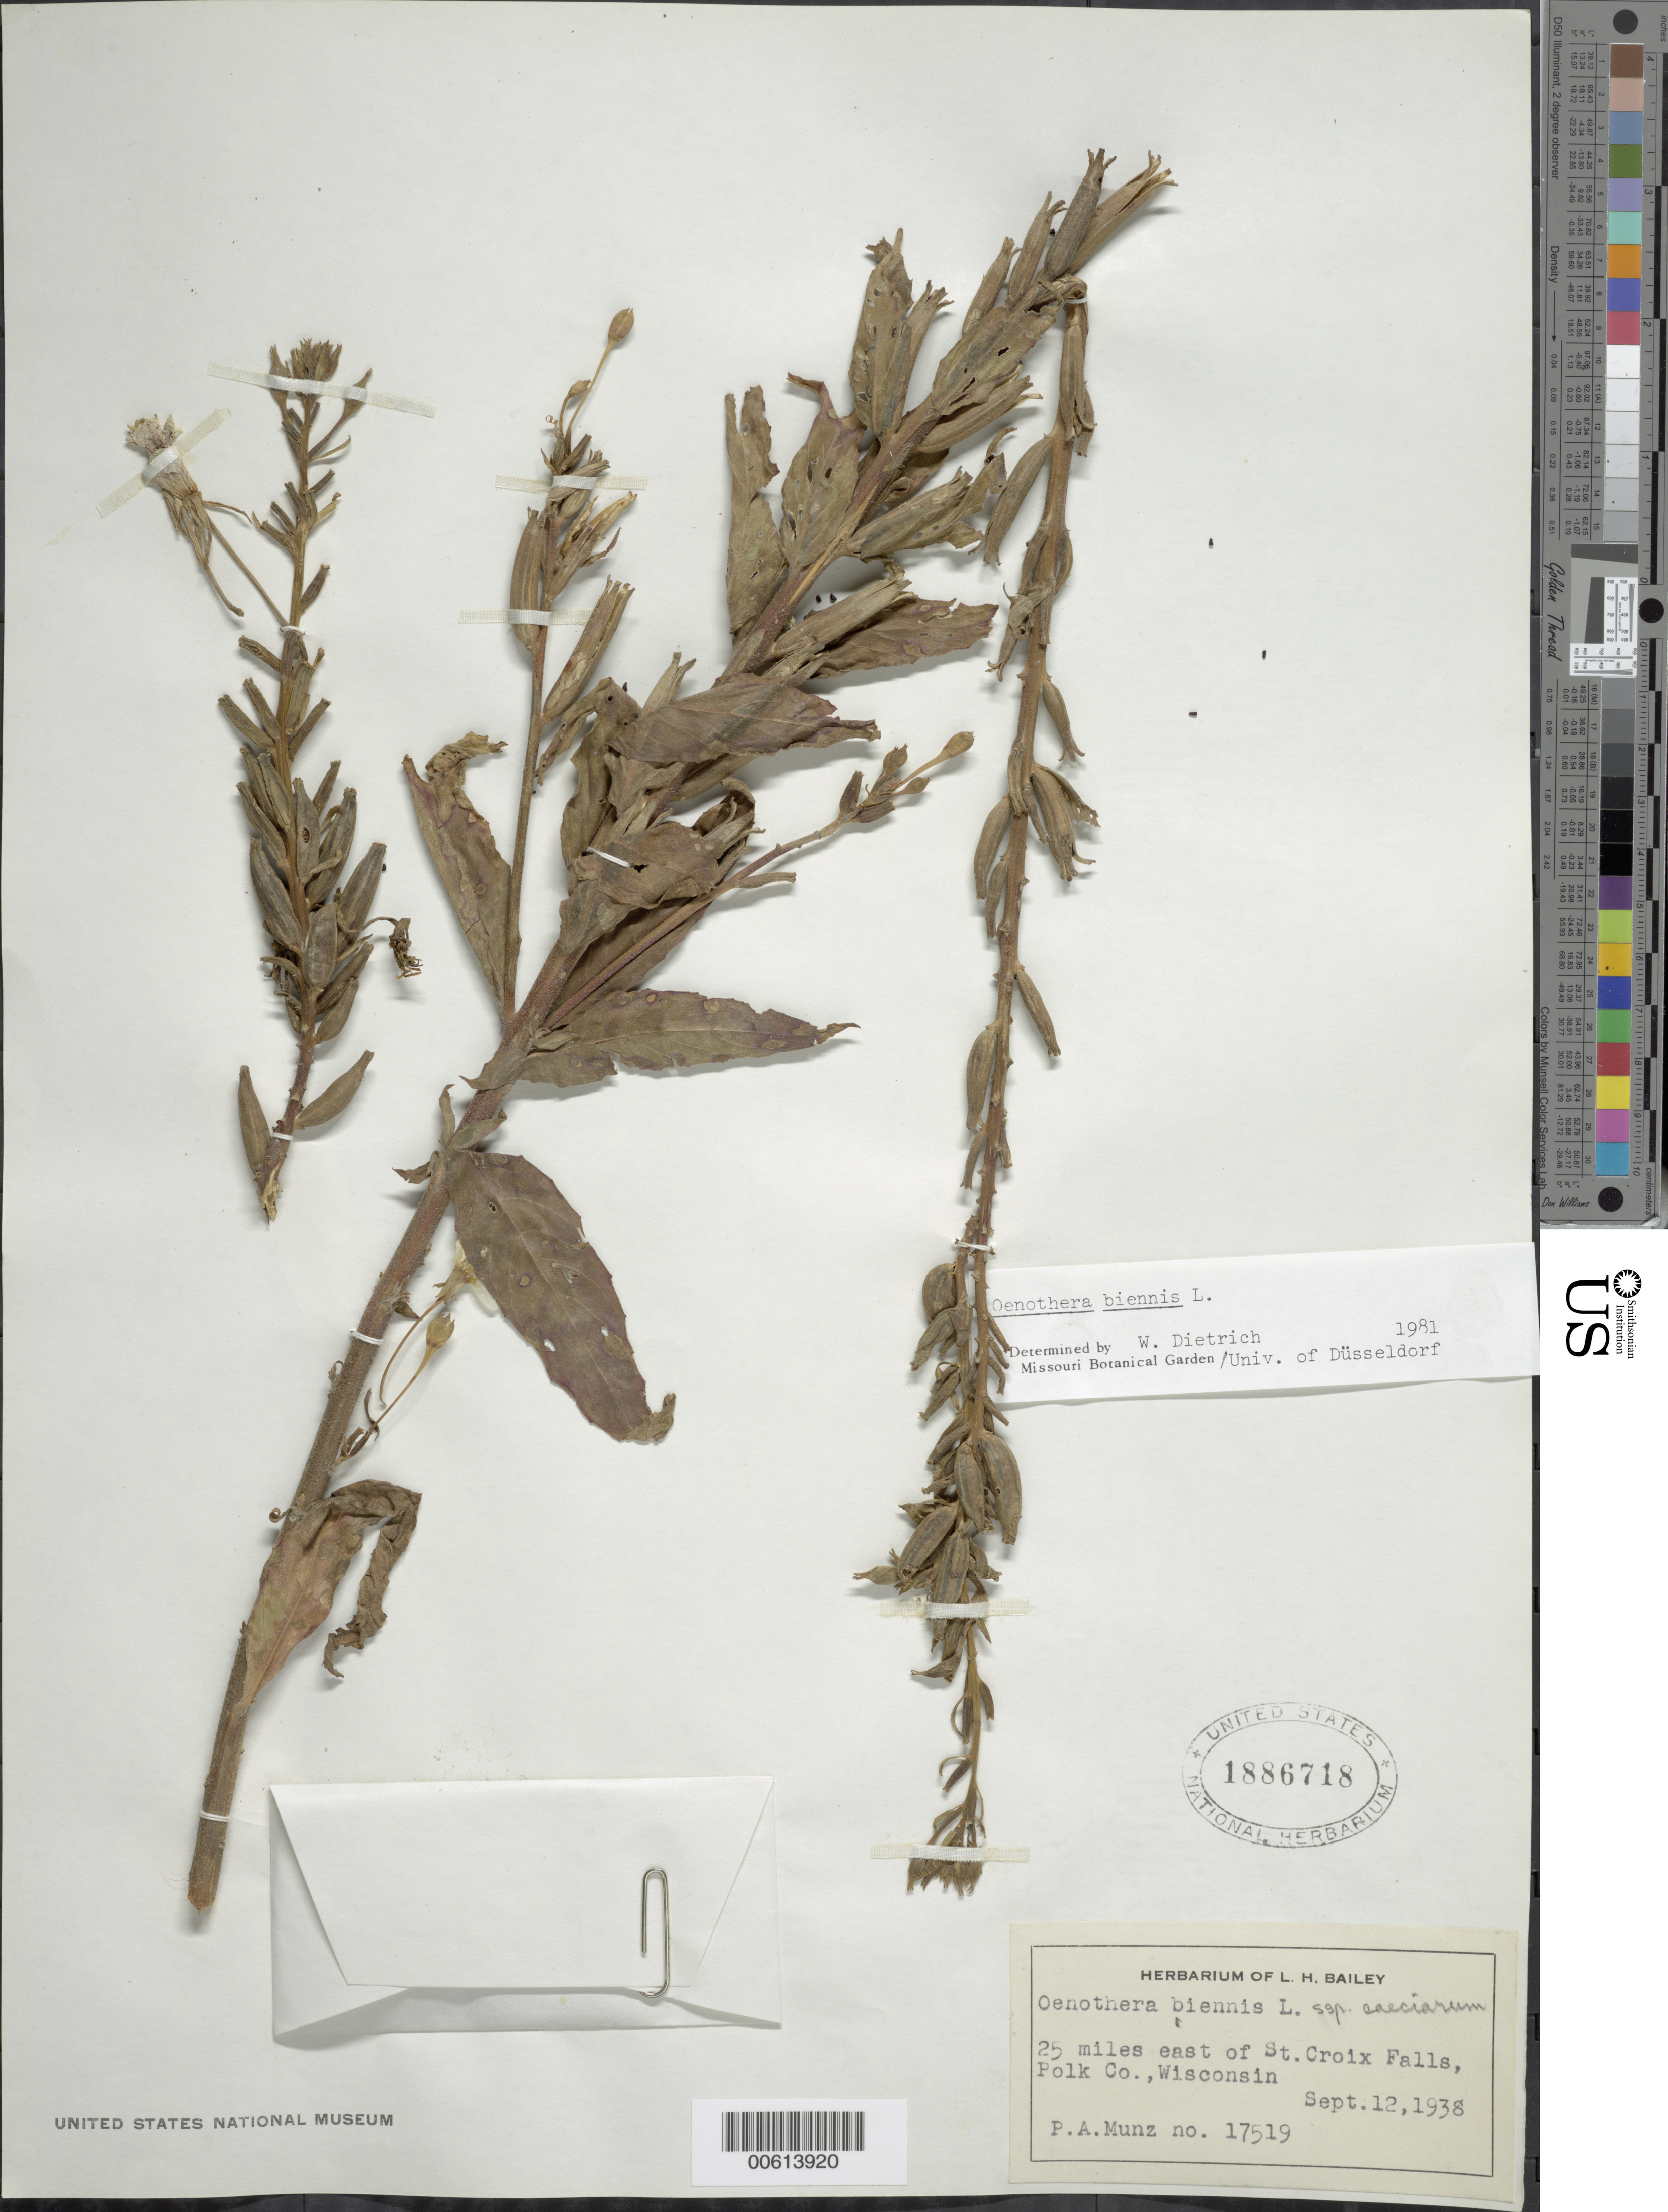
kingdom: Plantae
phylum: Tracheophyta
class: Magnoliopsida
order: Myrtales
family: Onagraceae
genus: Oenothera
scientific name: Oenothera biennis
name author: L.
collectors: P. A. Munz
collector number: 17519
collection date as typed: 12 Sep 1938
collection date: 1938-09-12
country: United States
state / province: Wisconsin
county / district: Polk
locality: E of St. Croix Falls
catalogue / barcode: US 1886718